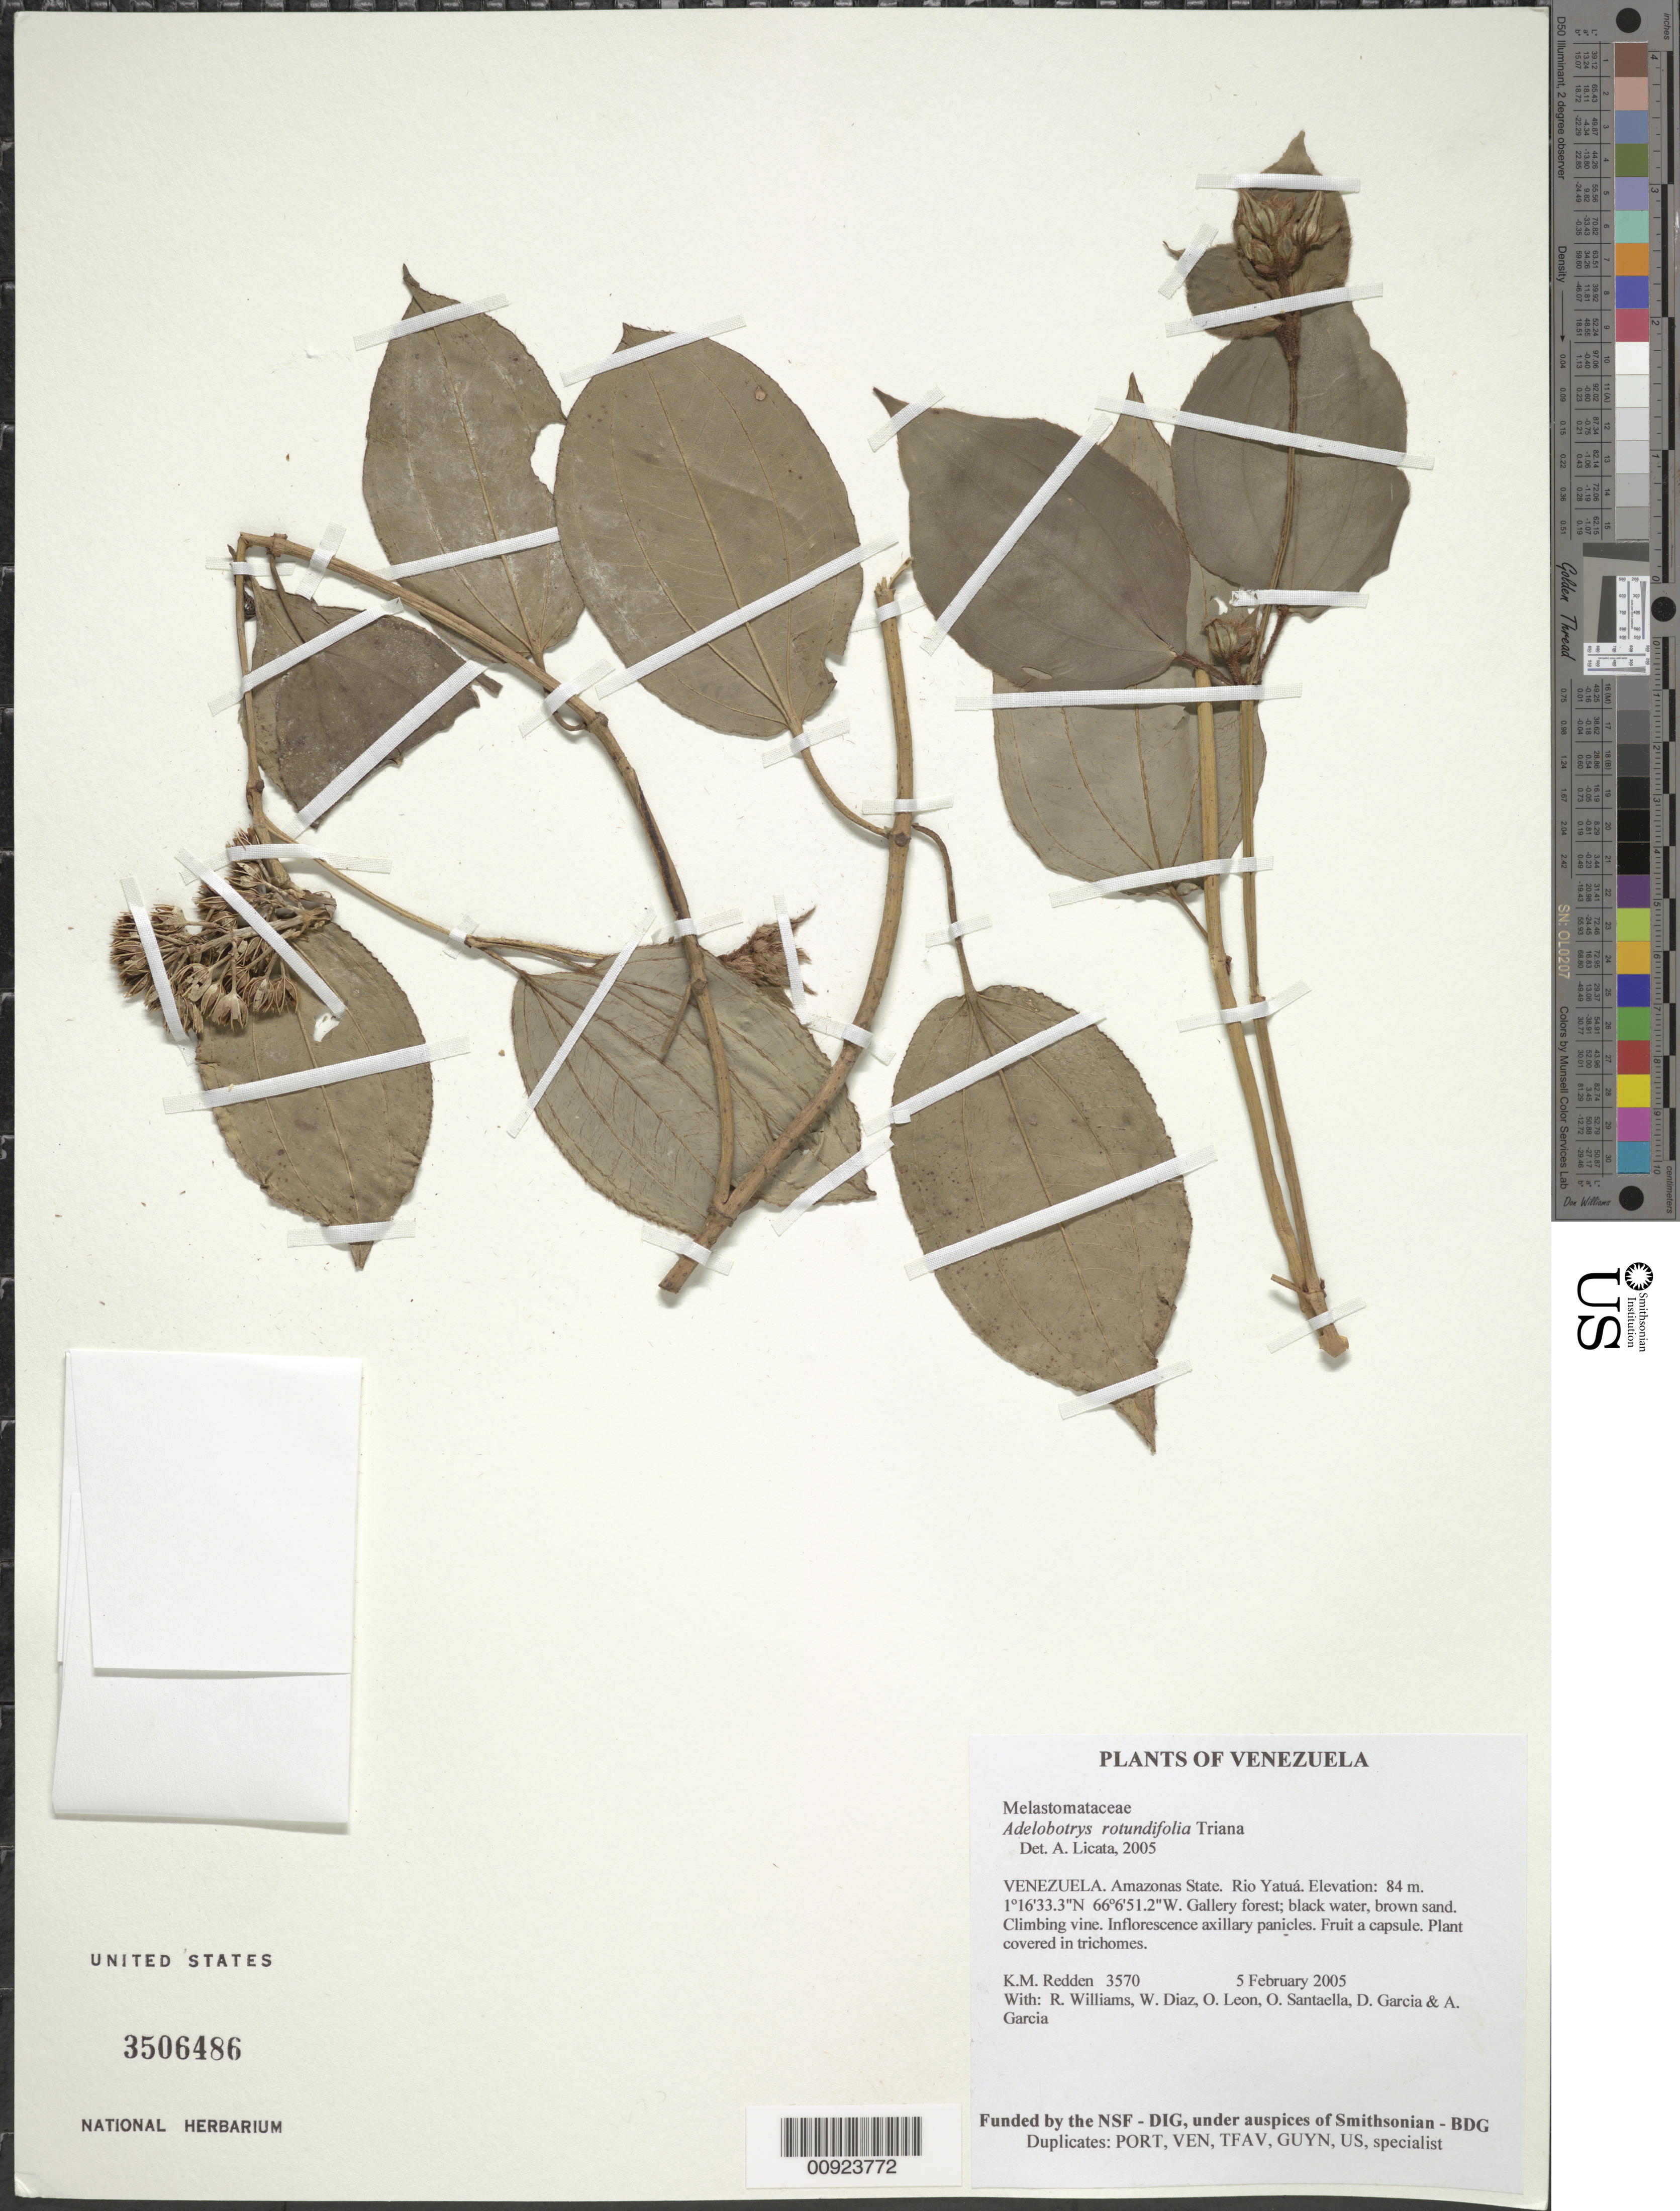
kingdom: Plantae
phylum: Tracheophyta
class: Magnoliopsida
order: Myrtales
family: Melastomataceae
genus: Adelobotrys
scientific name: Adelobotrys rotundifolia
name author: Triana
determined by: Licata, A., (PORT), Univ. Nac. Exp. de los Llanos Ezequiel Zamora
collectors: K. M. Redden, R. Williams, W. Díaz P., O. León, O. Santaella, D. Garcia & A. Garcia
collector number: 3570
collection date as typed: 5 February 2005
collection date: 2005-02-05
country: Venezuela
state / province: Amazonas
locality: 18 - Rio Yatuá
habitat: Gallery forest; black water, brown sand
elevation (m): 84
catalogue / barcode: US 3506486